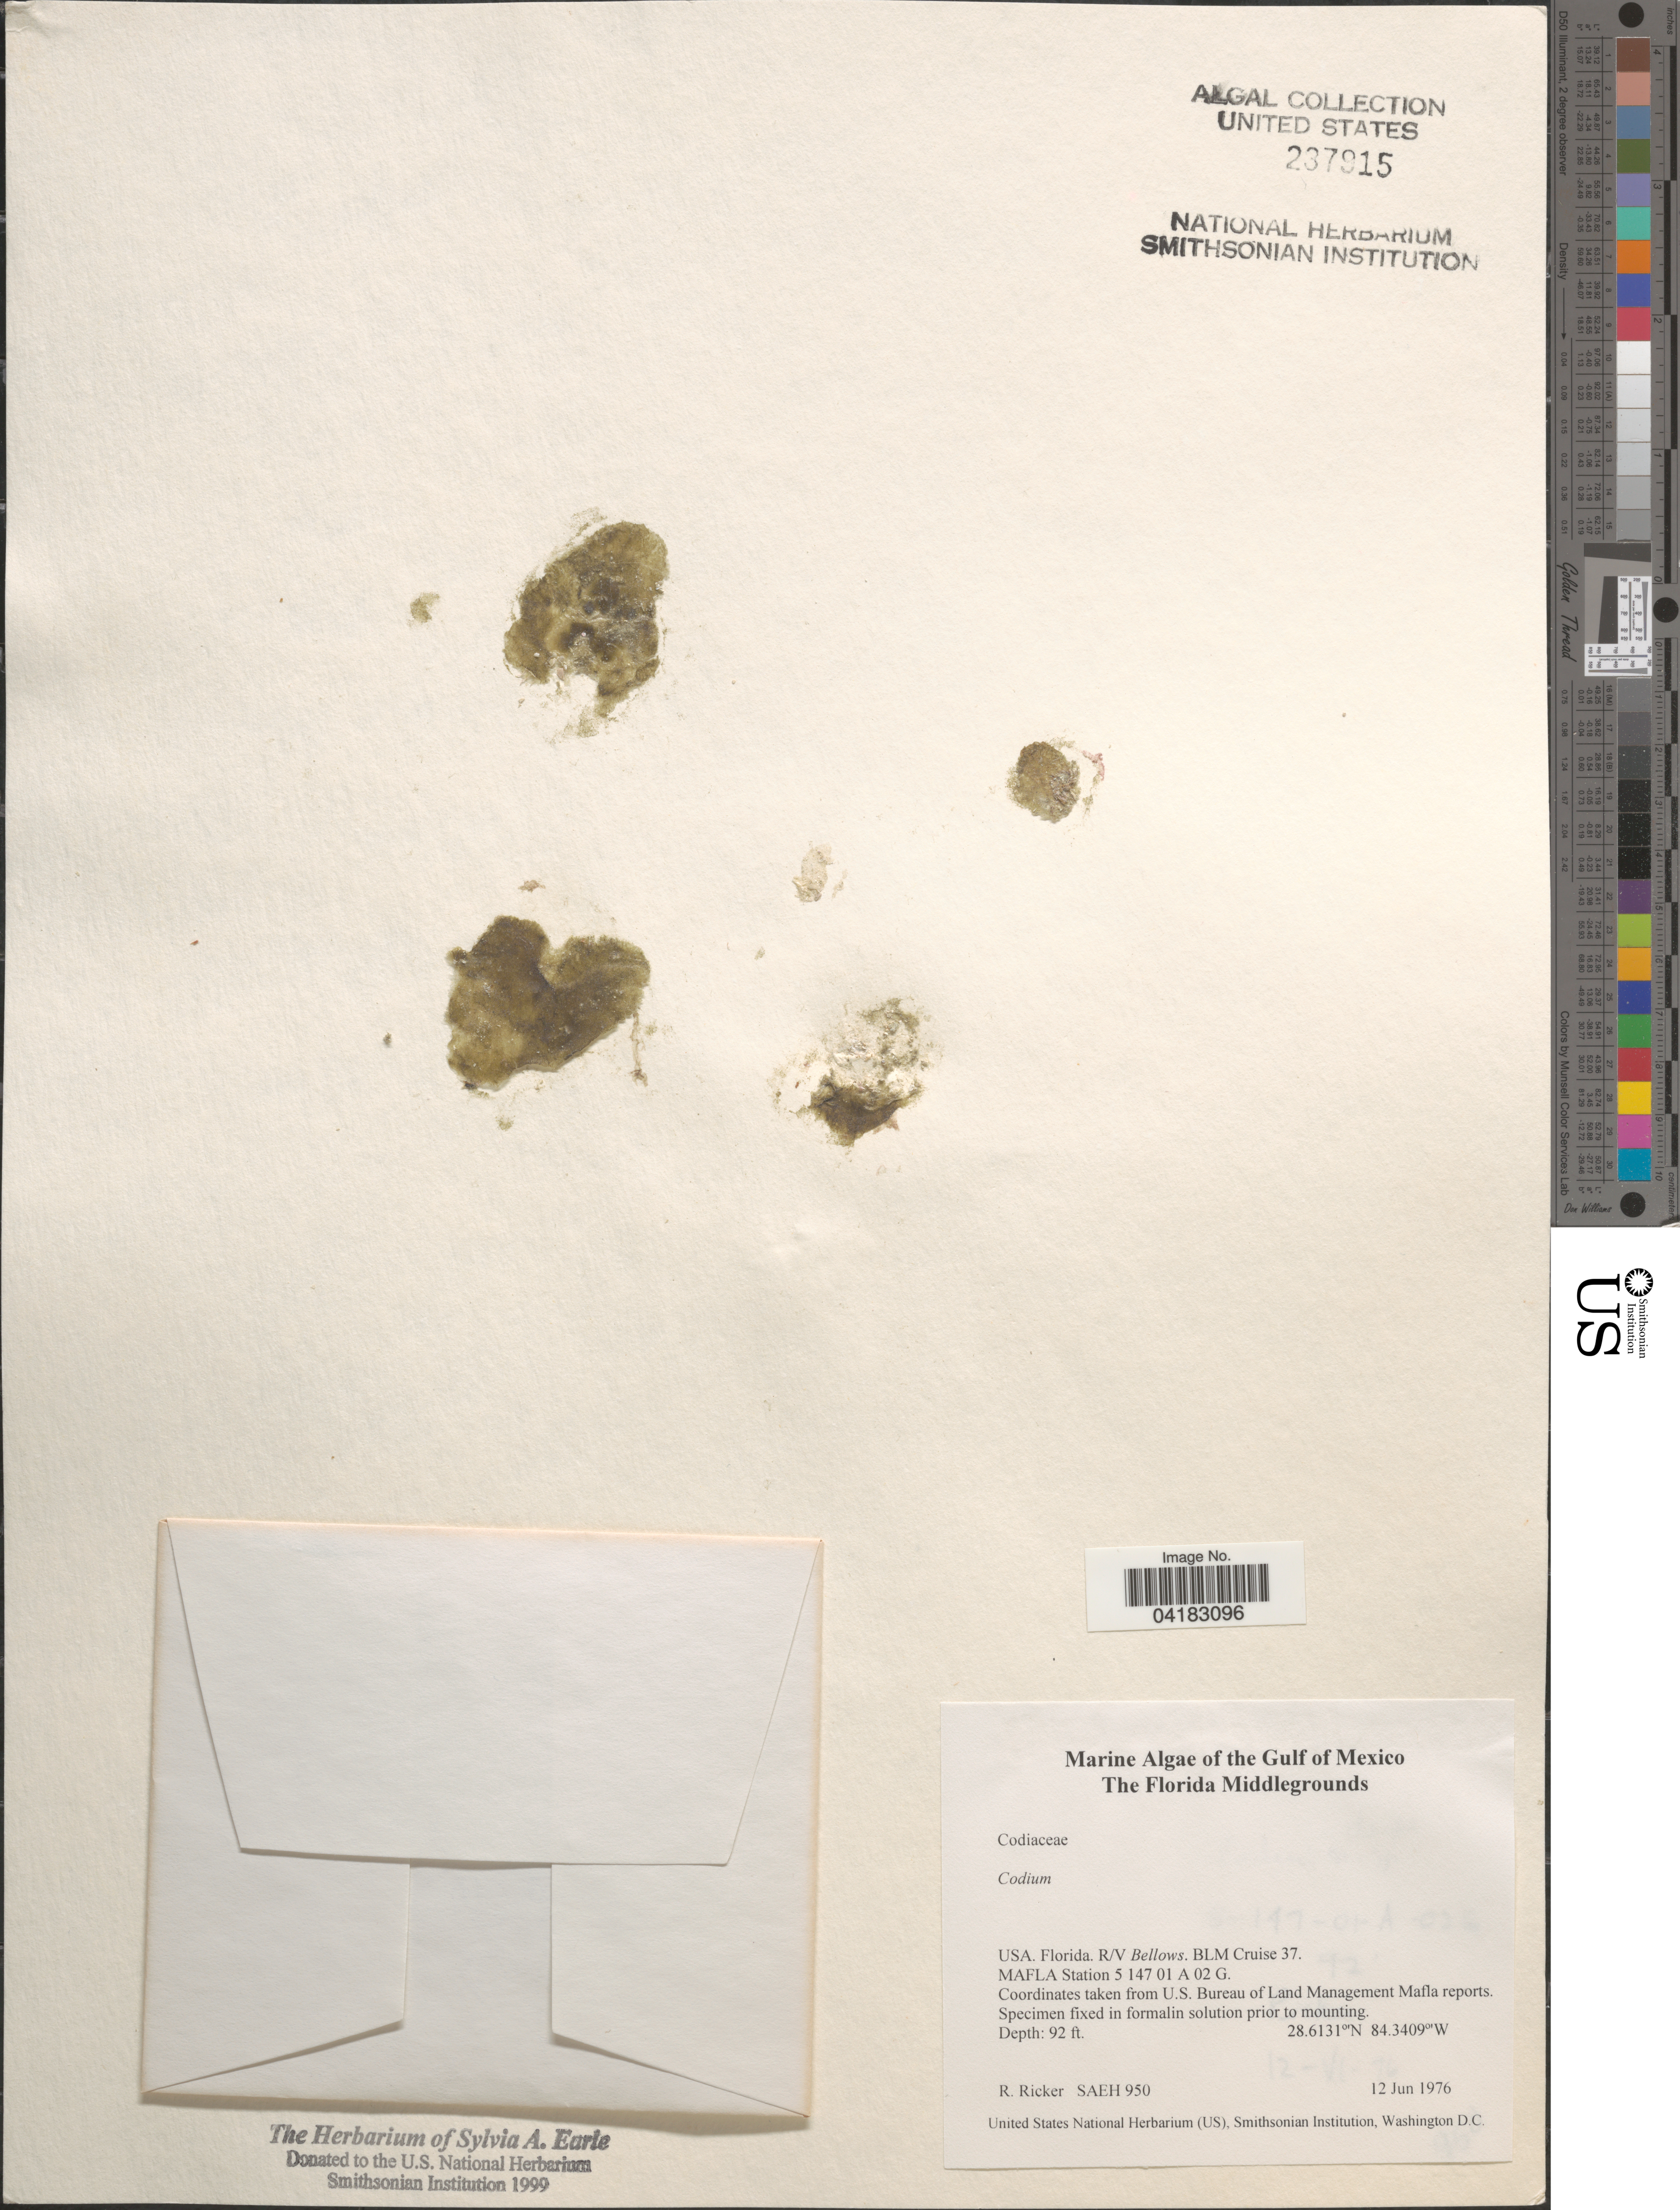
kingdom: Plantae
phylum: Chlorophyta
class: Ulvophyceae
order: Bryopsidales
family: Codiaceae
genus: Codium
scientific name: Codium sp.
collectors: R. Ricker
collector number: SAEH950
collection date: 1976-06-12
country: United States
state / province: Florida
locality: Gulf of Mexico. The Florida Middlegrounds. R/V Bellows. BLM Cruise 37. MAFLA Station 5 147 01 A 02 G.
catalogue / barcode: US 237915